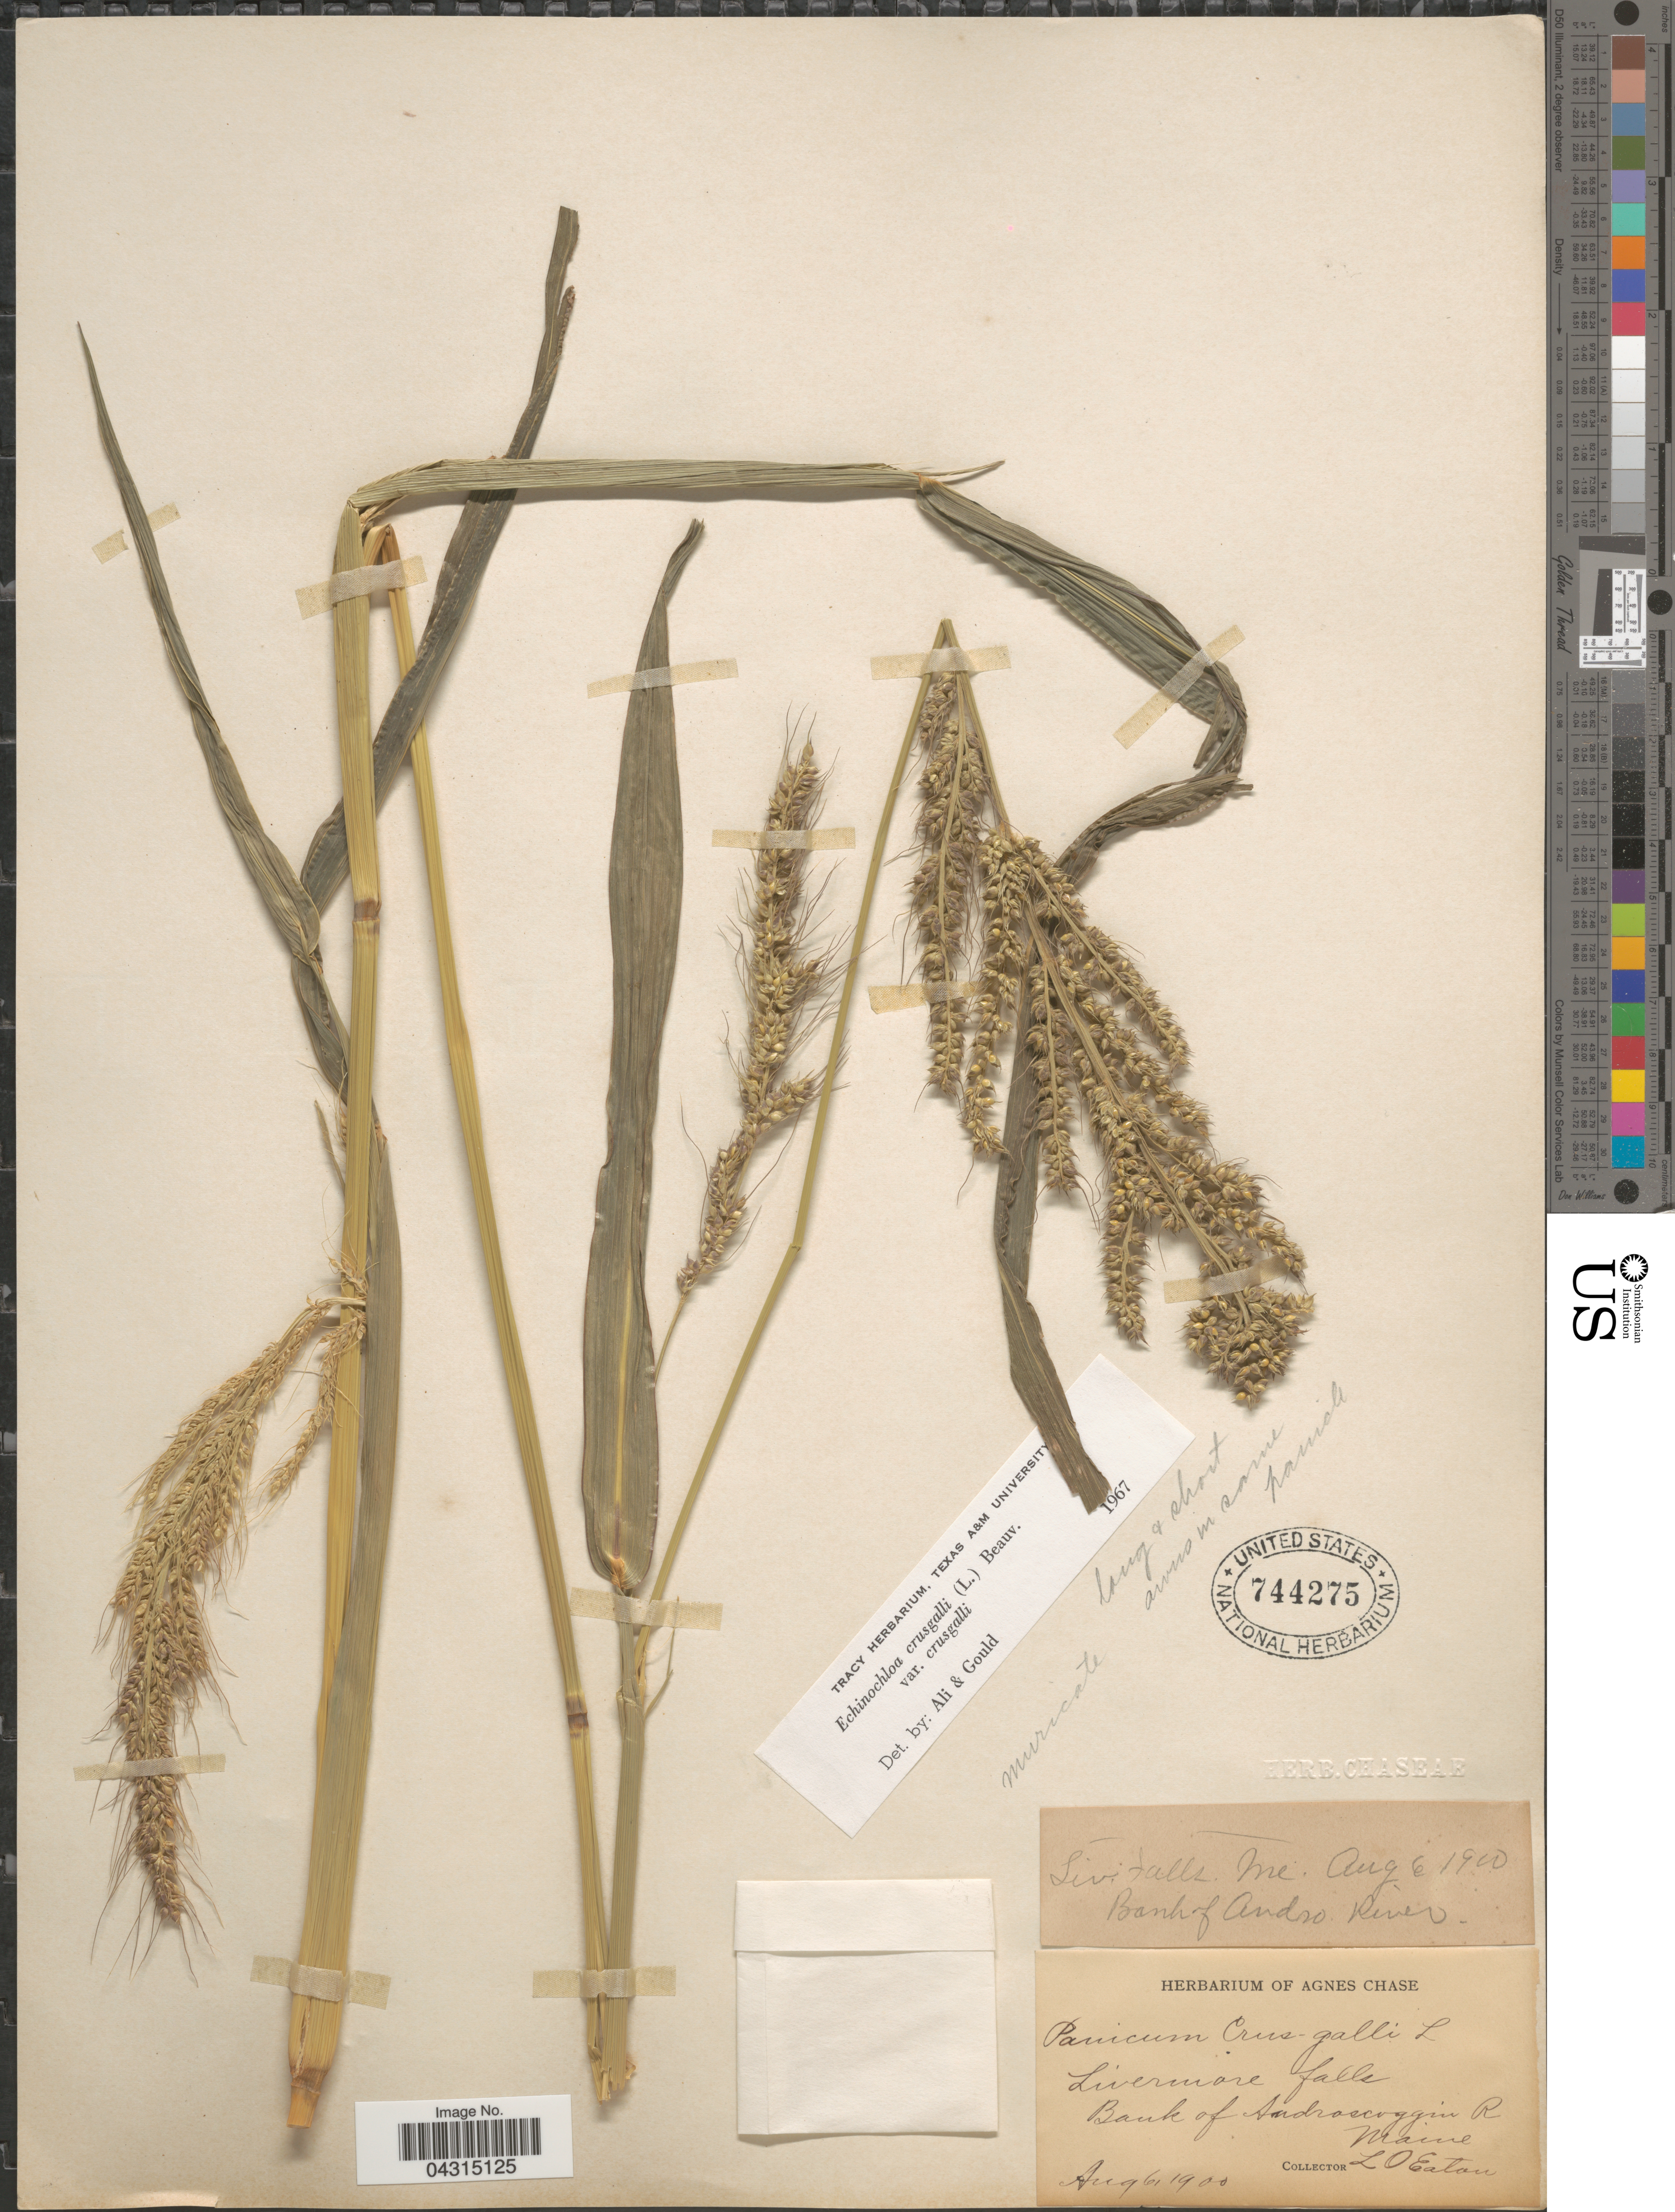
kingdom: Plantae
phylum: Tracheophyta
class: Liliopsida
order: Poales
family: Poaceae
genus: Echinochloa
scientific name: Echinochloa crus-galli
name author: (L.) P. Beauv.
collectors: L. O. Eaton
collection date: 1900-08-06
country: United States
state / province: Maine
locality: Livermore falls. Bank of Androscoggin River.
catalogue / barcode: US 744275